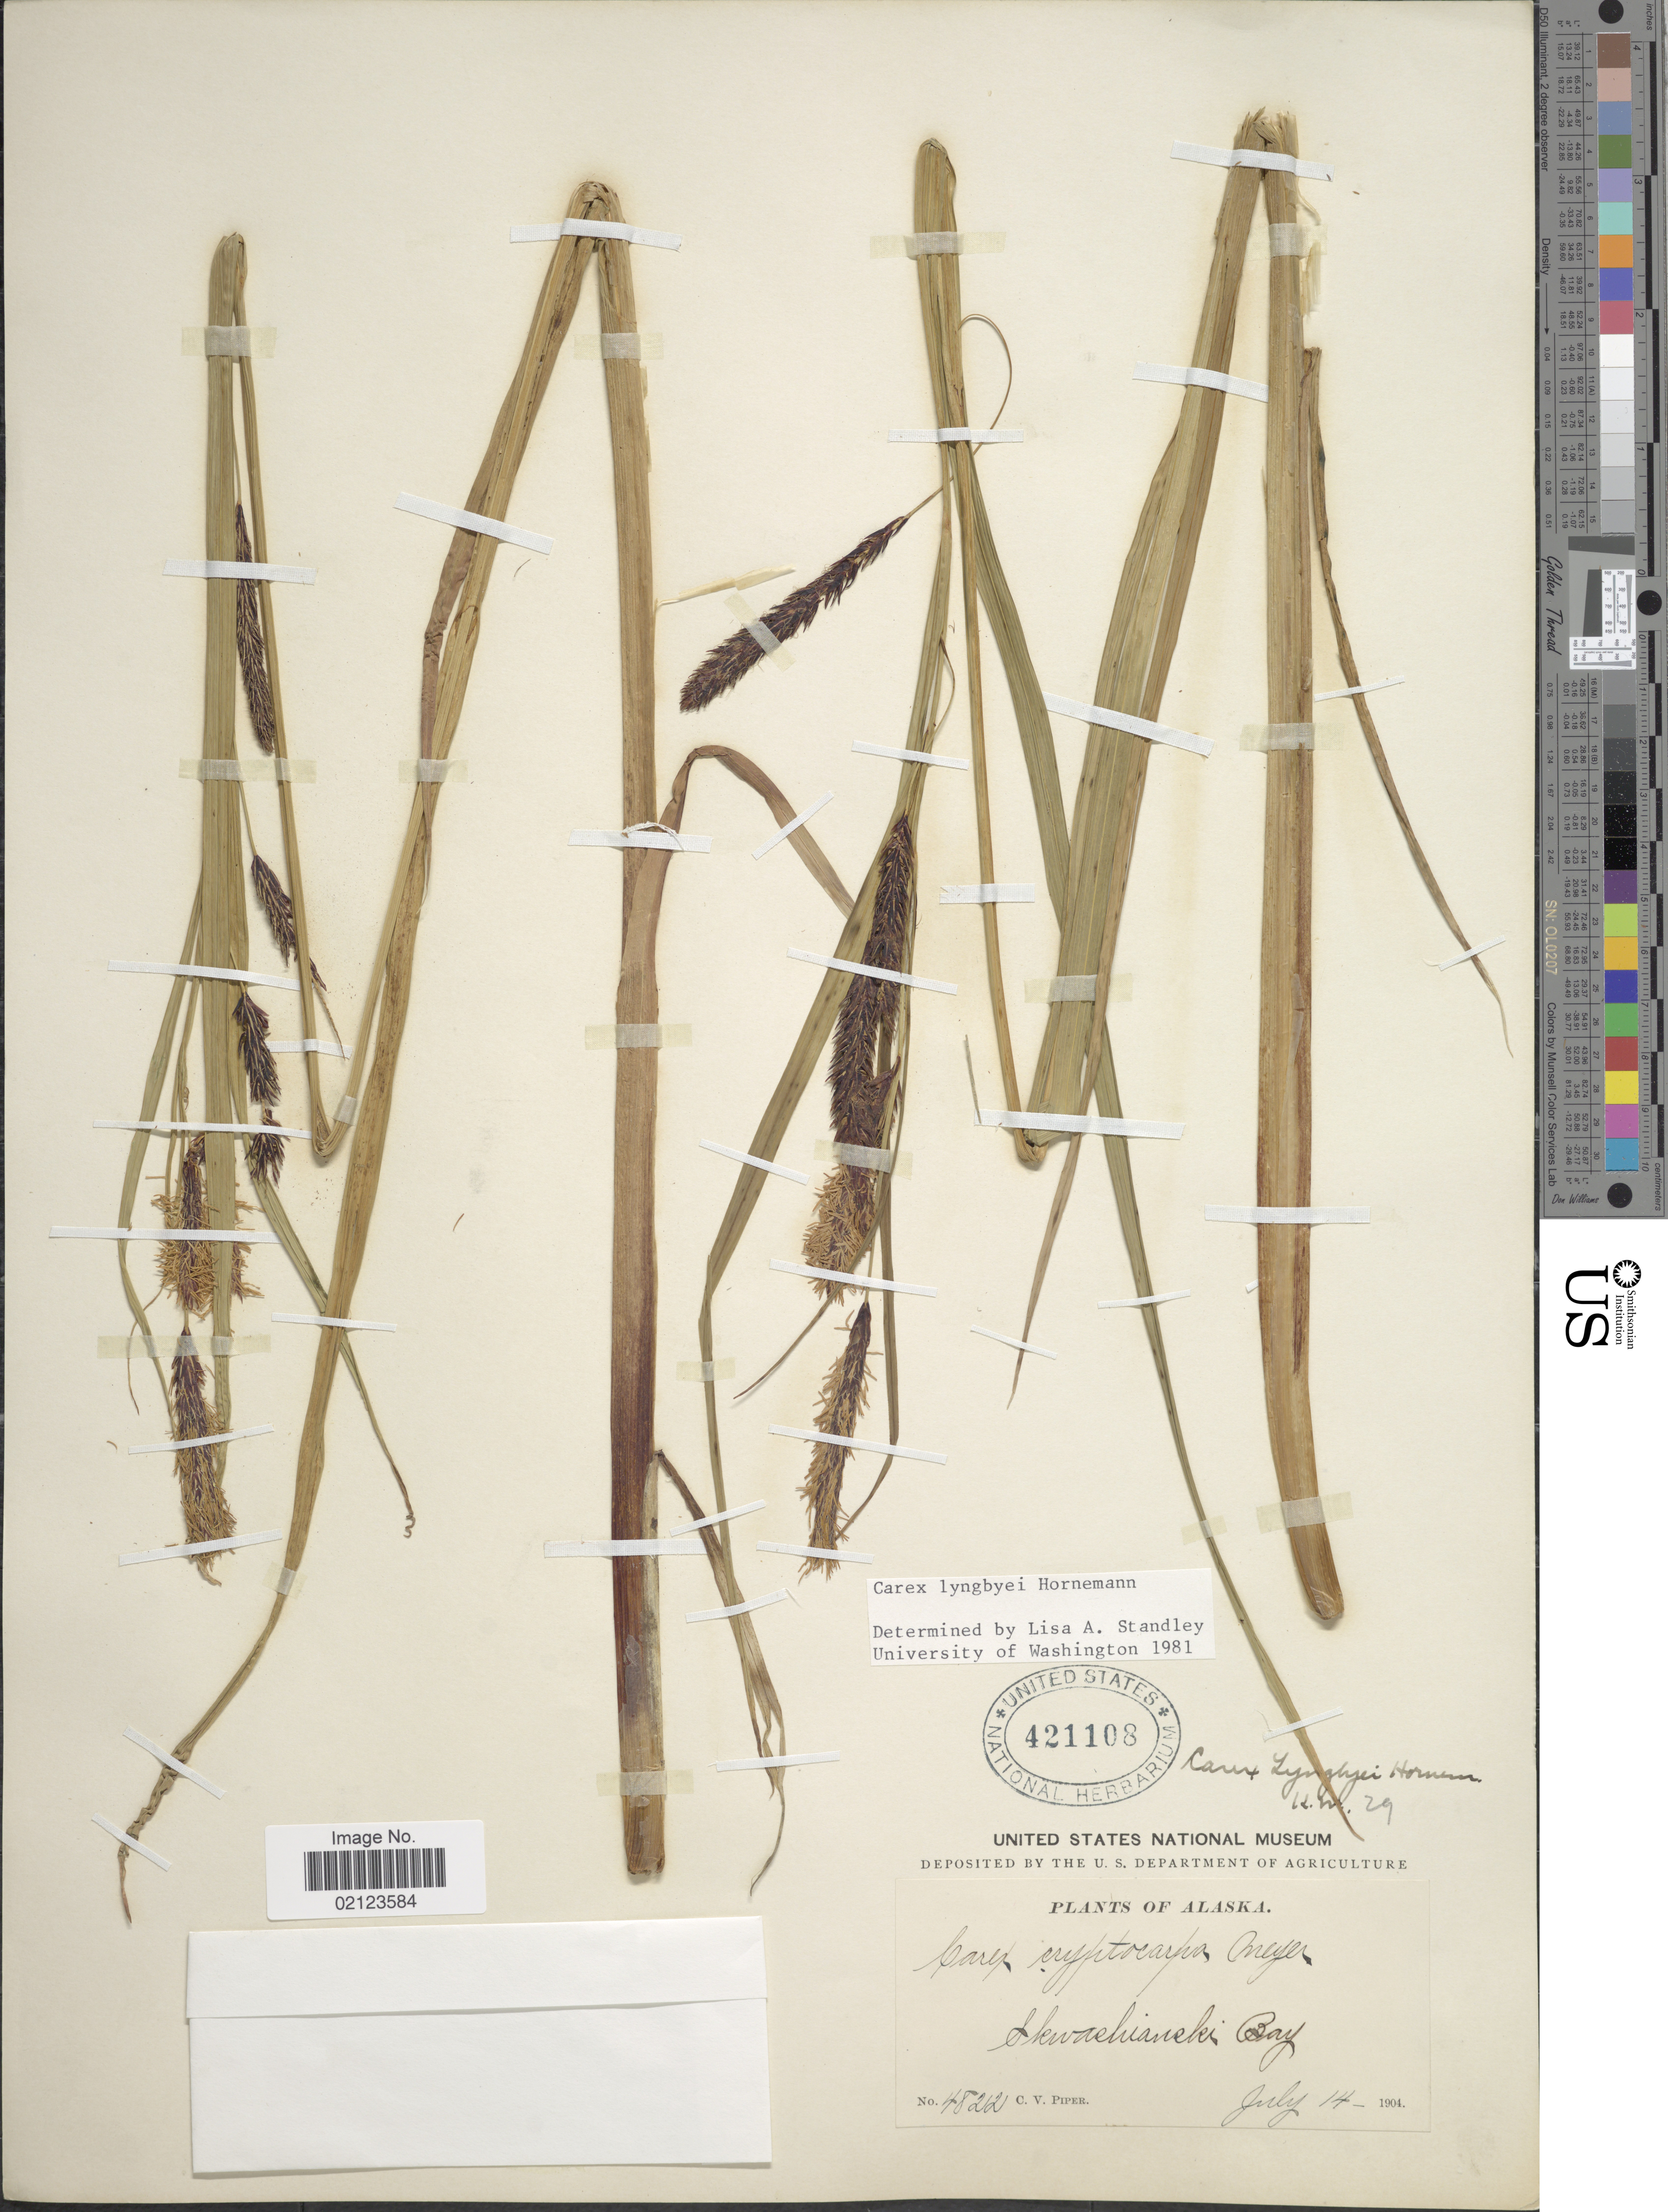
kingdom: Plantae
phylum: Tracheophyta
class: Liliopsida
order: Poales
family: Cyperaceae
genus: Carex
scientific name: Carex lyngbyei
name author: Hornem.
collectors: C. V. Piper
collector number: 4822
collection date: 1904-07-14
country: United States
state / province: Alaska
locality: Skwashianski Bay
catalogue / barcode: US 421108